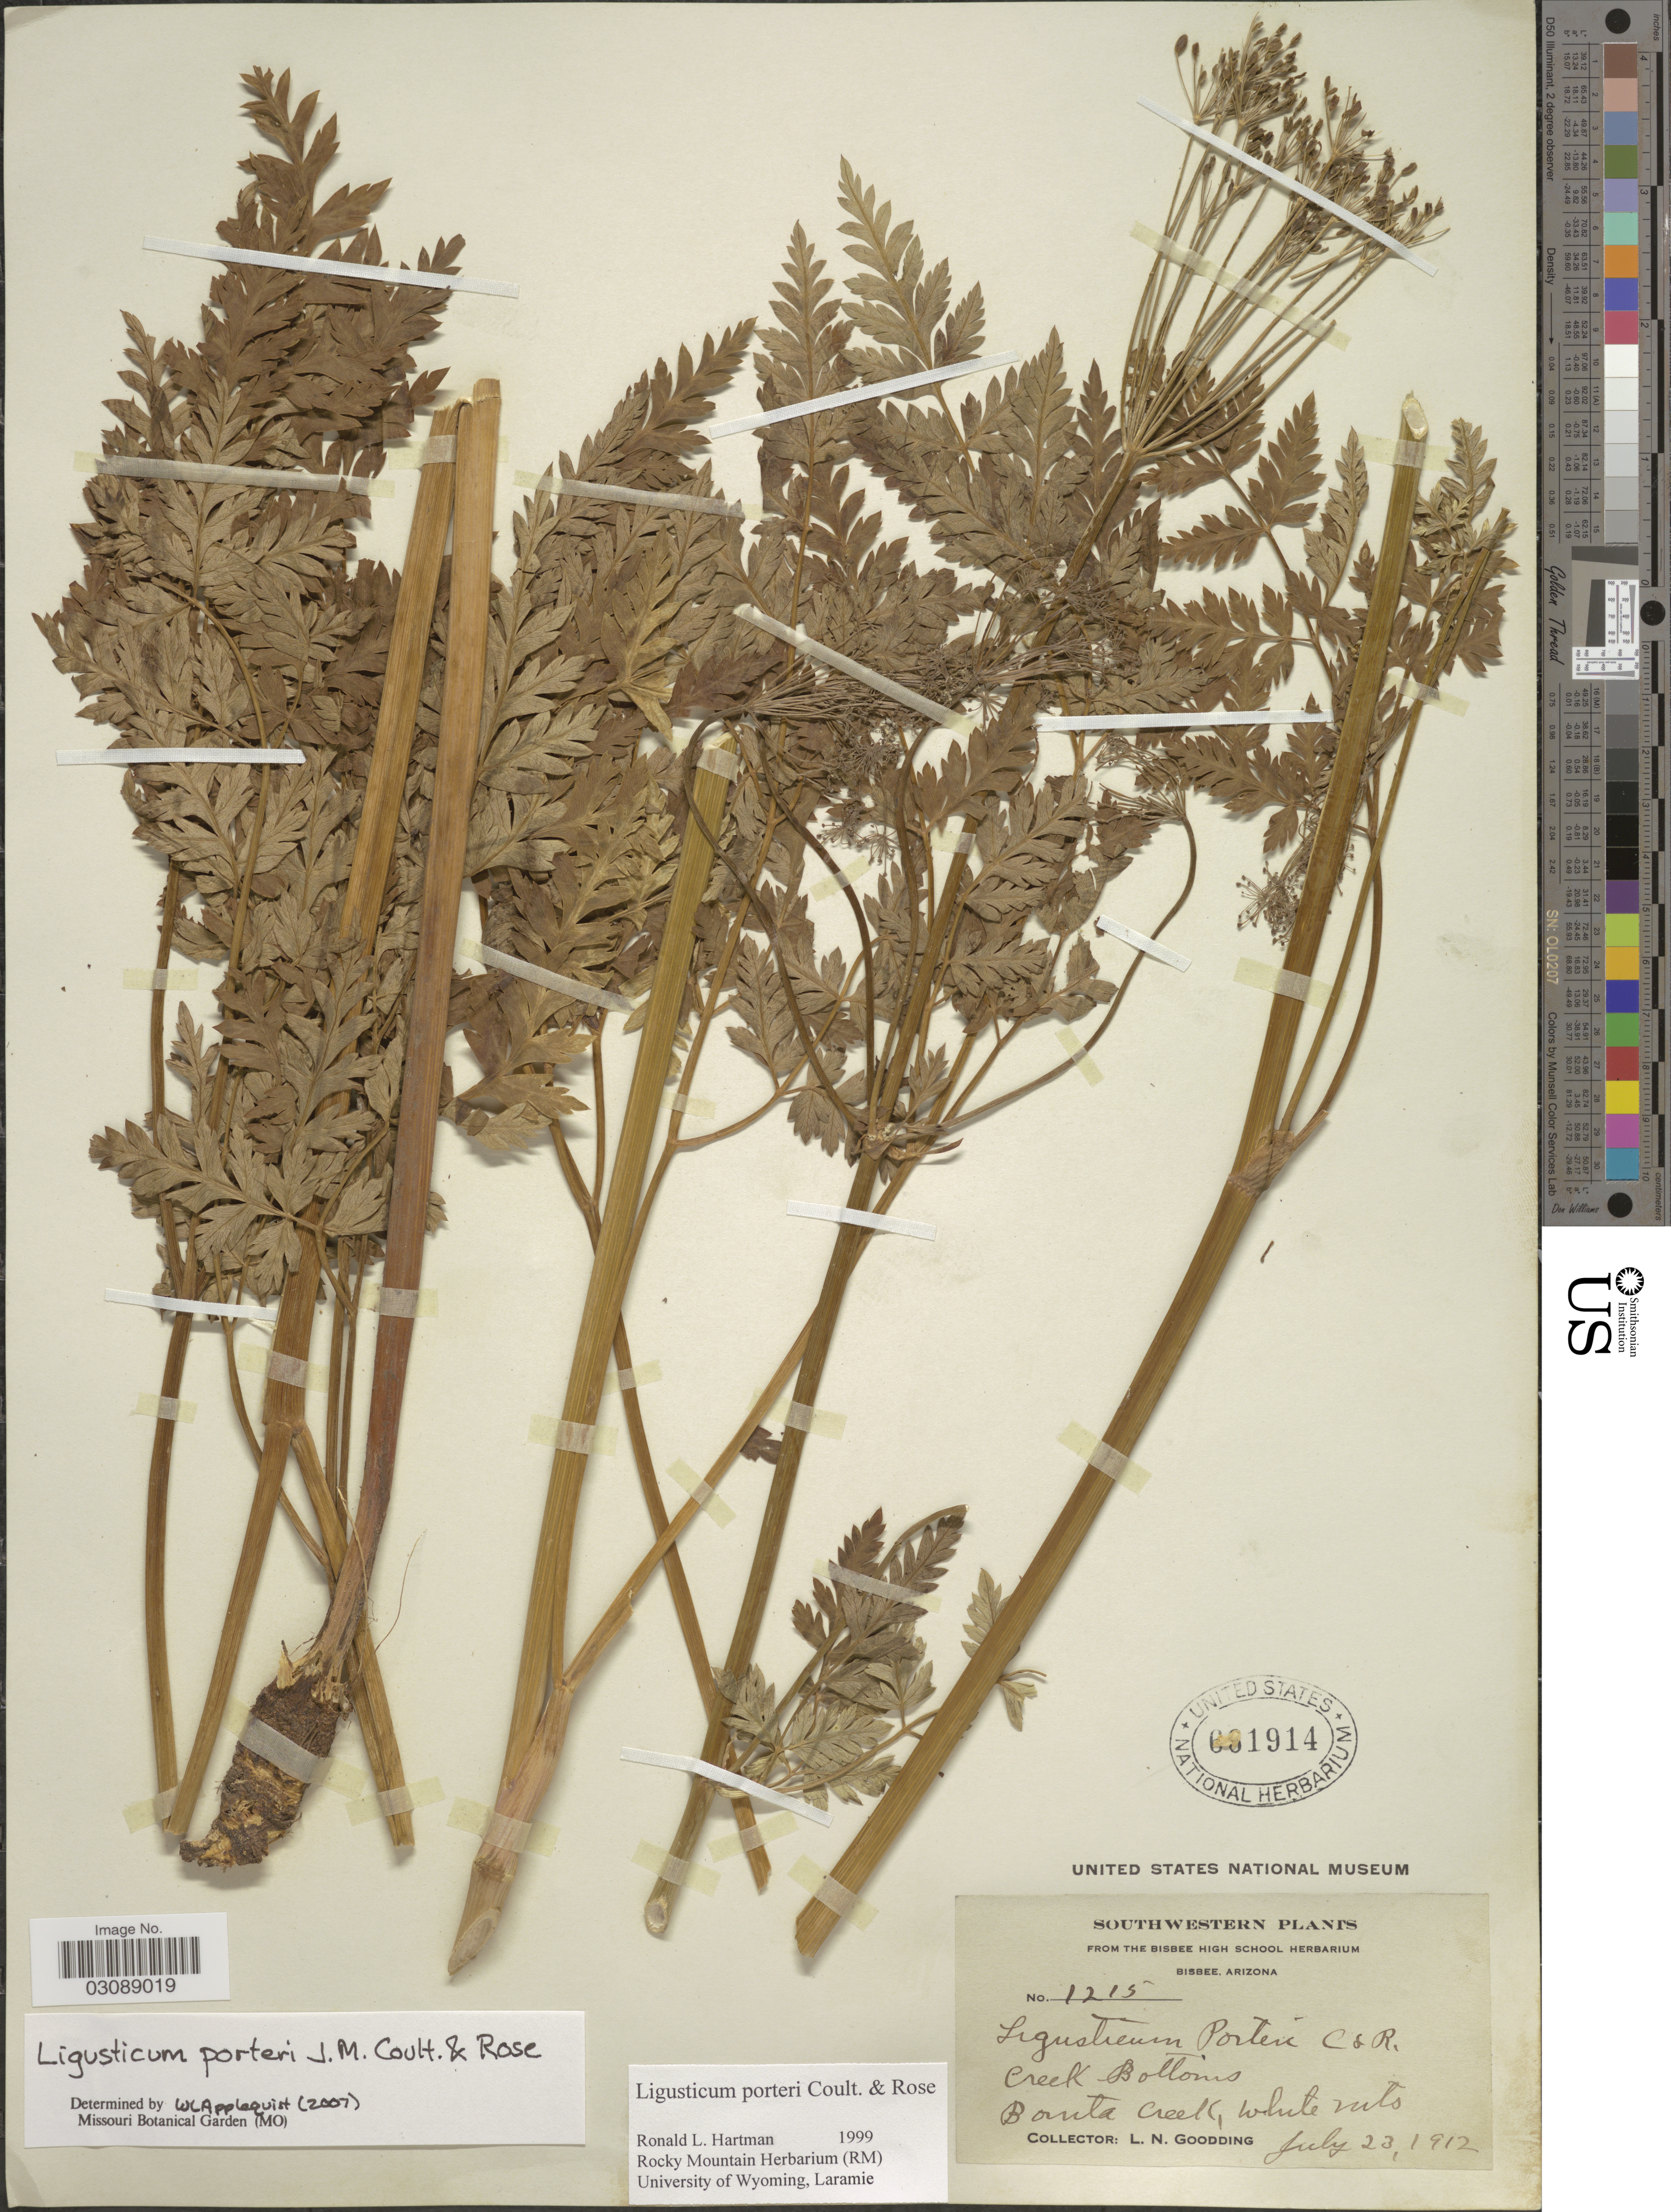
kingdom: Plantae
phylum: Tracheophyta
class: Magnoliopsida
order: Apiales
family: Apiaceae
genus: Ligusticum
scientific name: Ligusticum porteri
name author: J.M. Coult. & Rose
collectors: L. N. Goodding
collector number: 1215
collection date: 1912-07-23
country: United States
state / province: Arizona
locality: Southwestern. Creek Bottoms. Bonita Creek, White Mts.